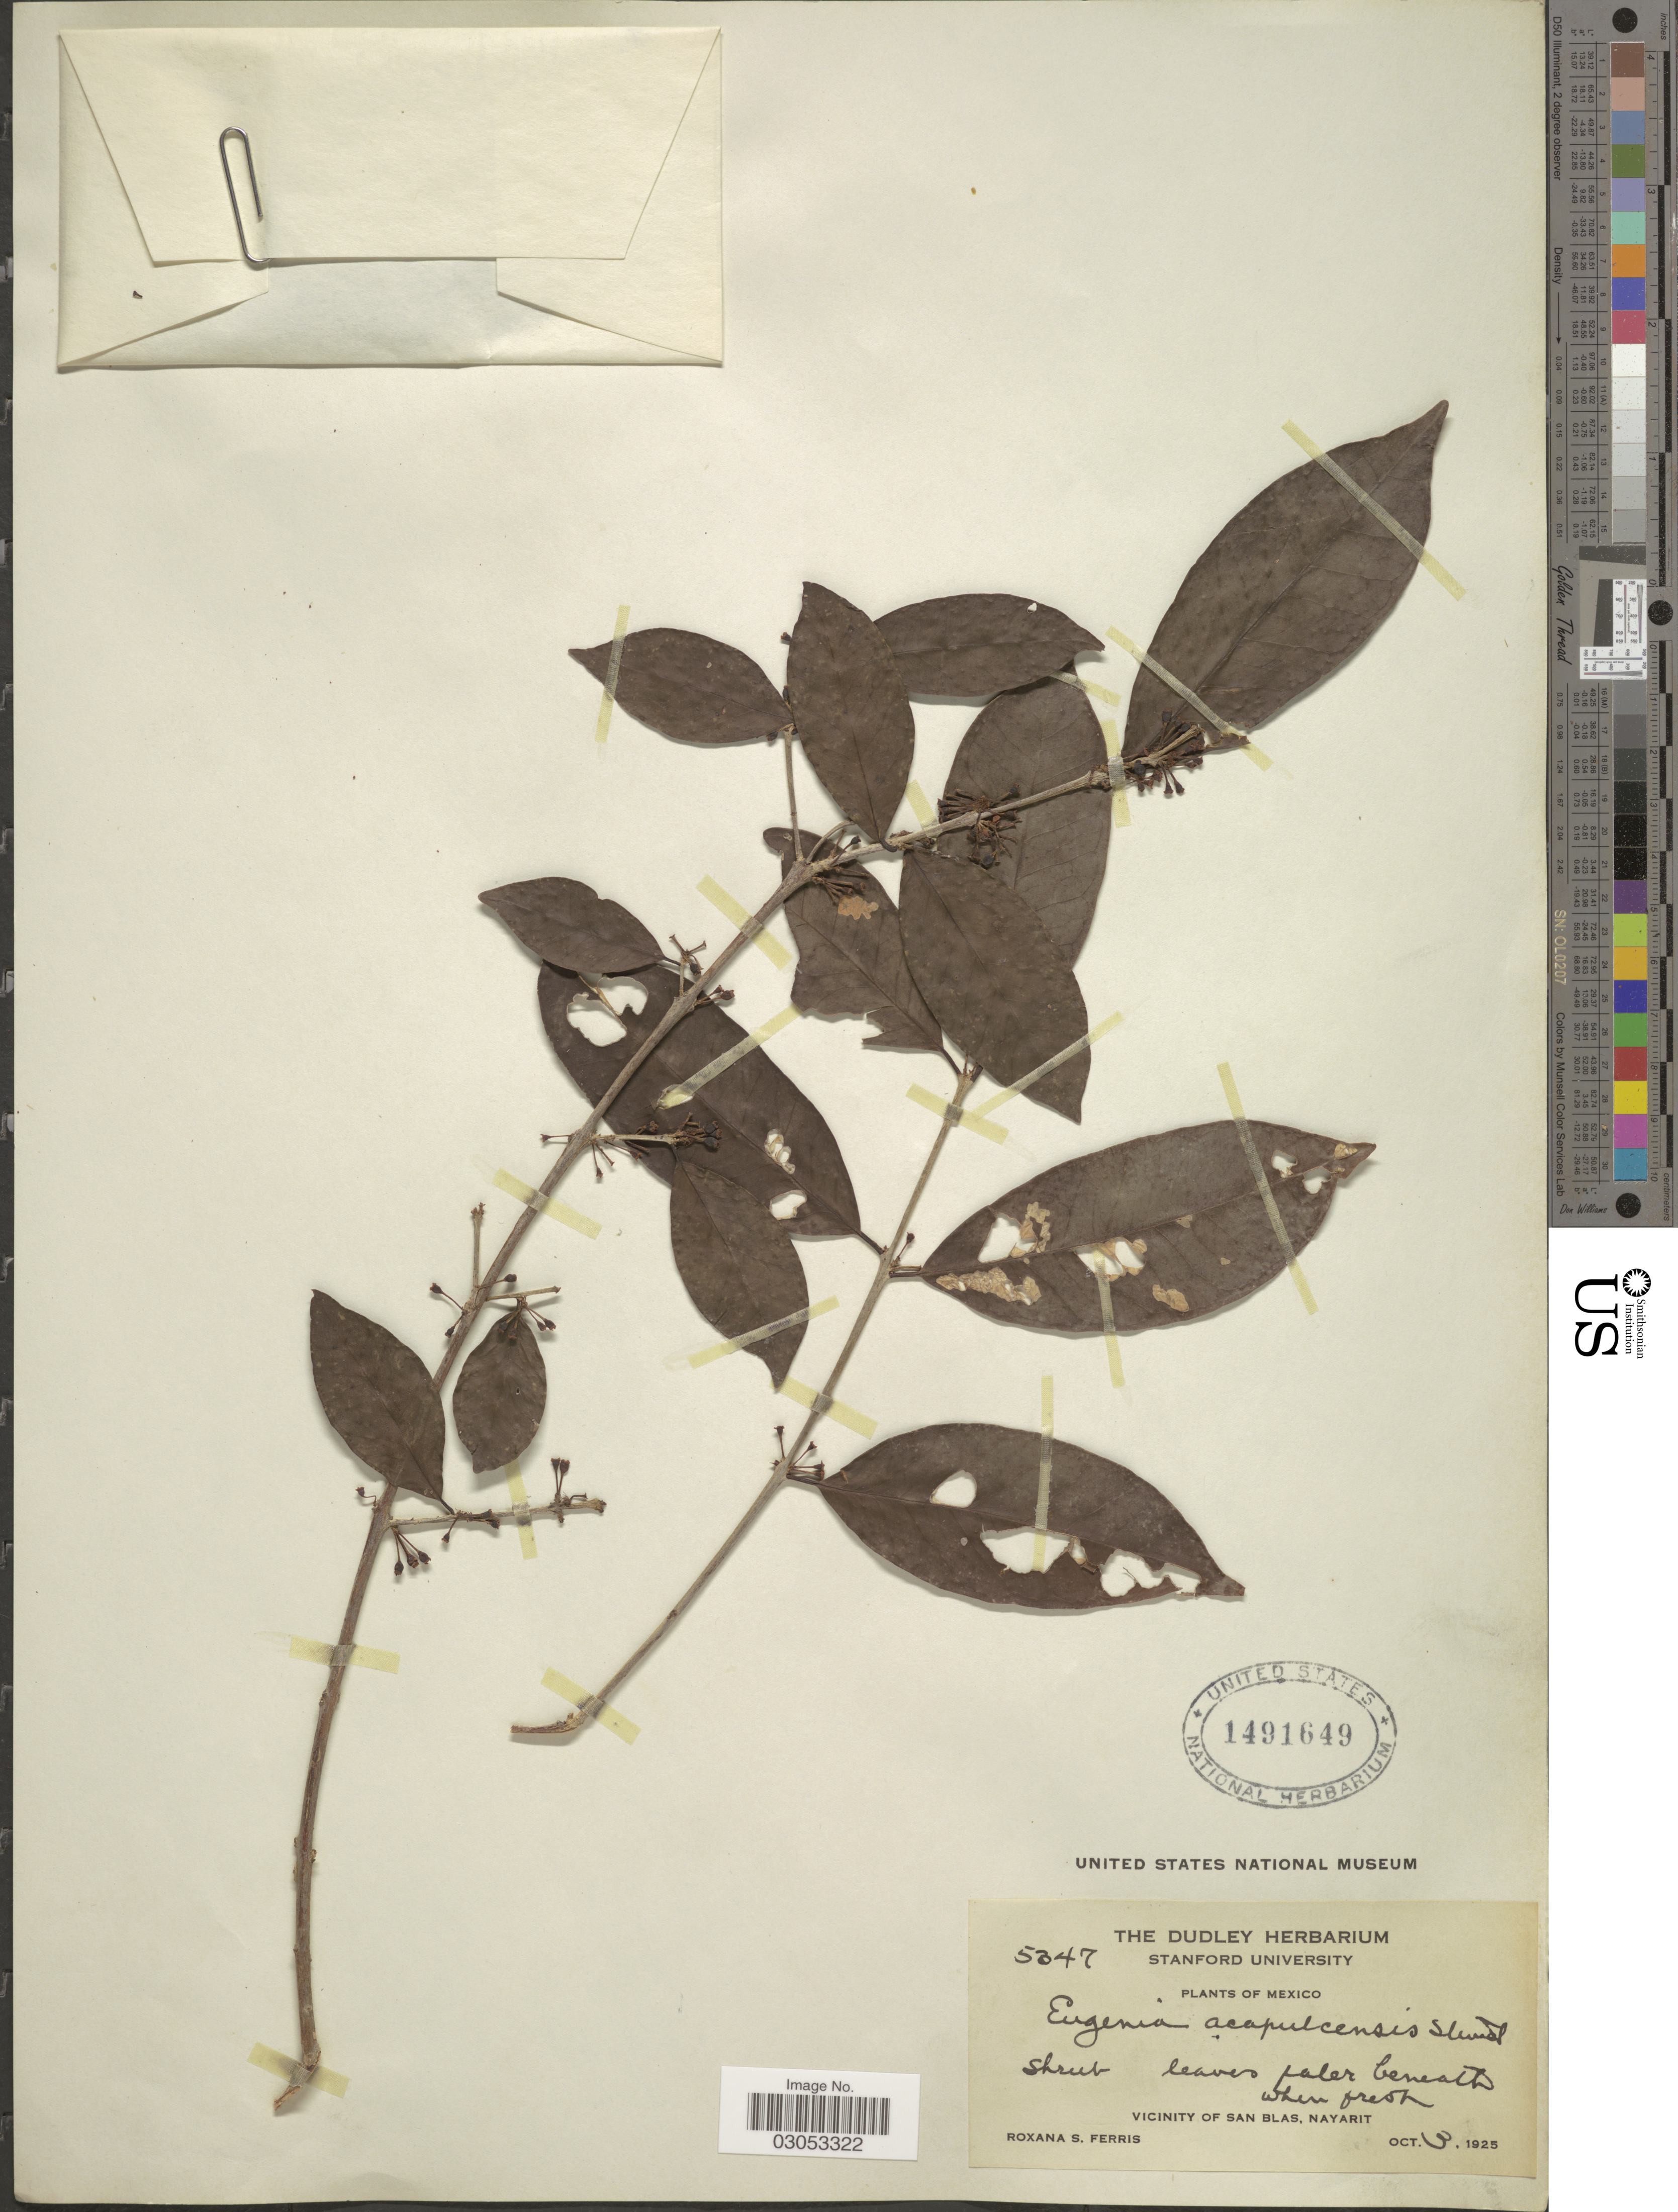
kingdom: Plantae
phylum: Tracheophyta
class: Magnoliopsida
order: Myrtales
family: Myrtaceae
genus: Eugenia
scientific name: Eugenia acapulcensis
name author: Steud.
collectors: R. S. Ferris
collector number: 5347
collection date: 1925-10-03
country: Mexico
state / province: Nayarit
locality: Vicinity of San Blas, Nayarit.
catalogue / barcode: US 1491649